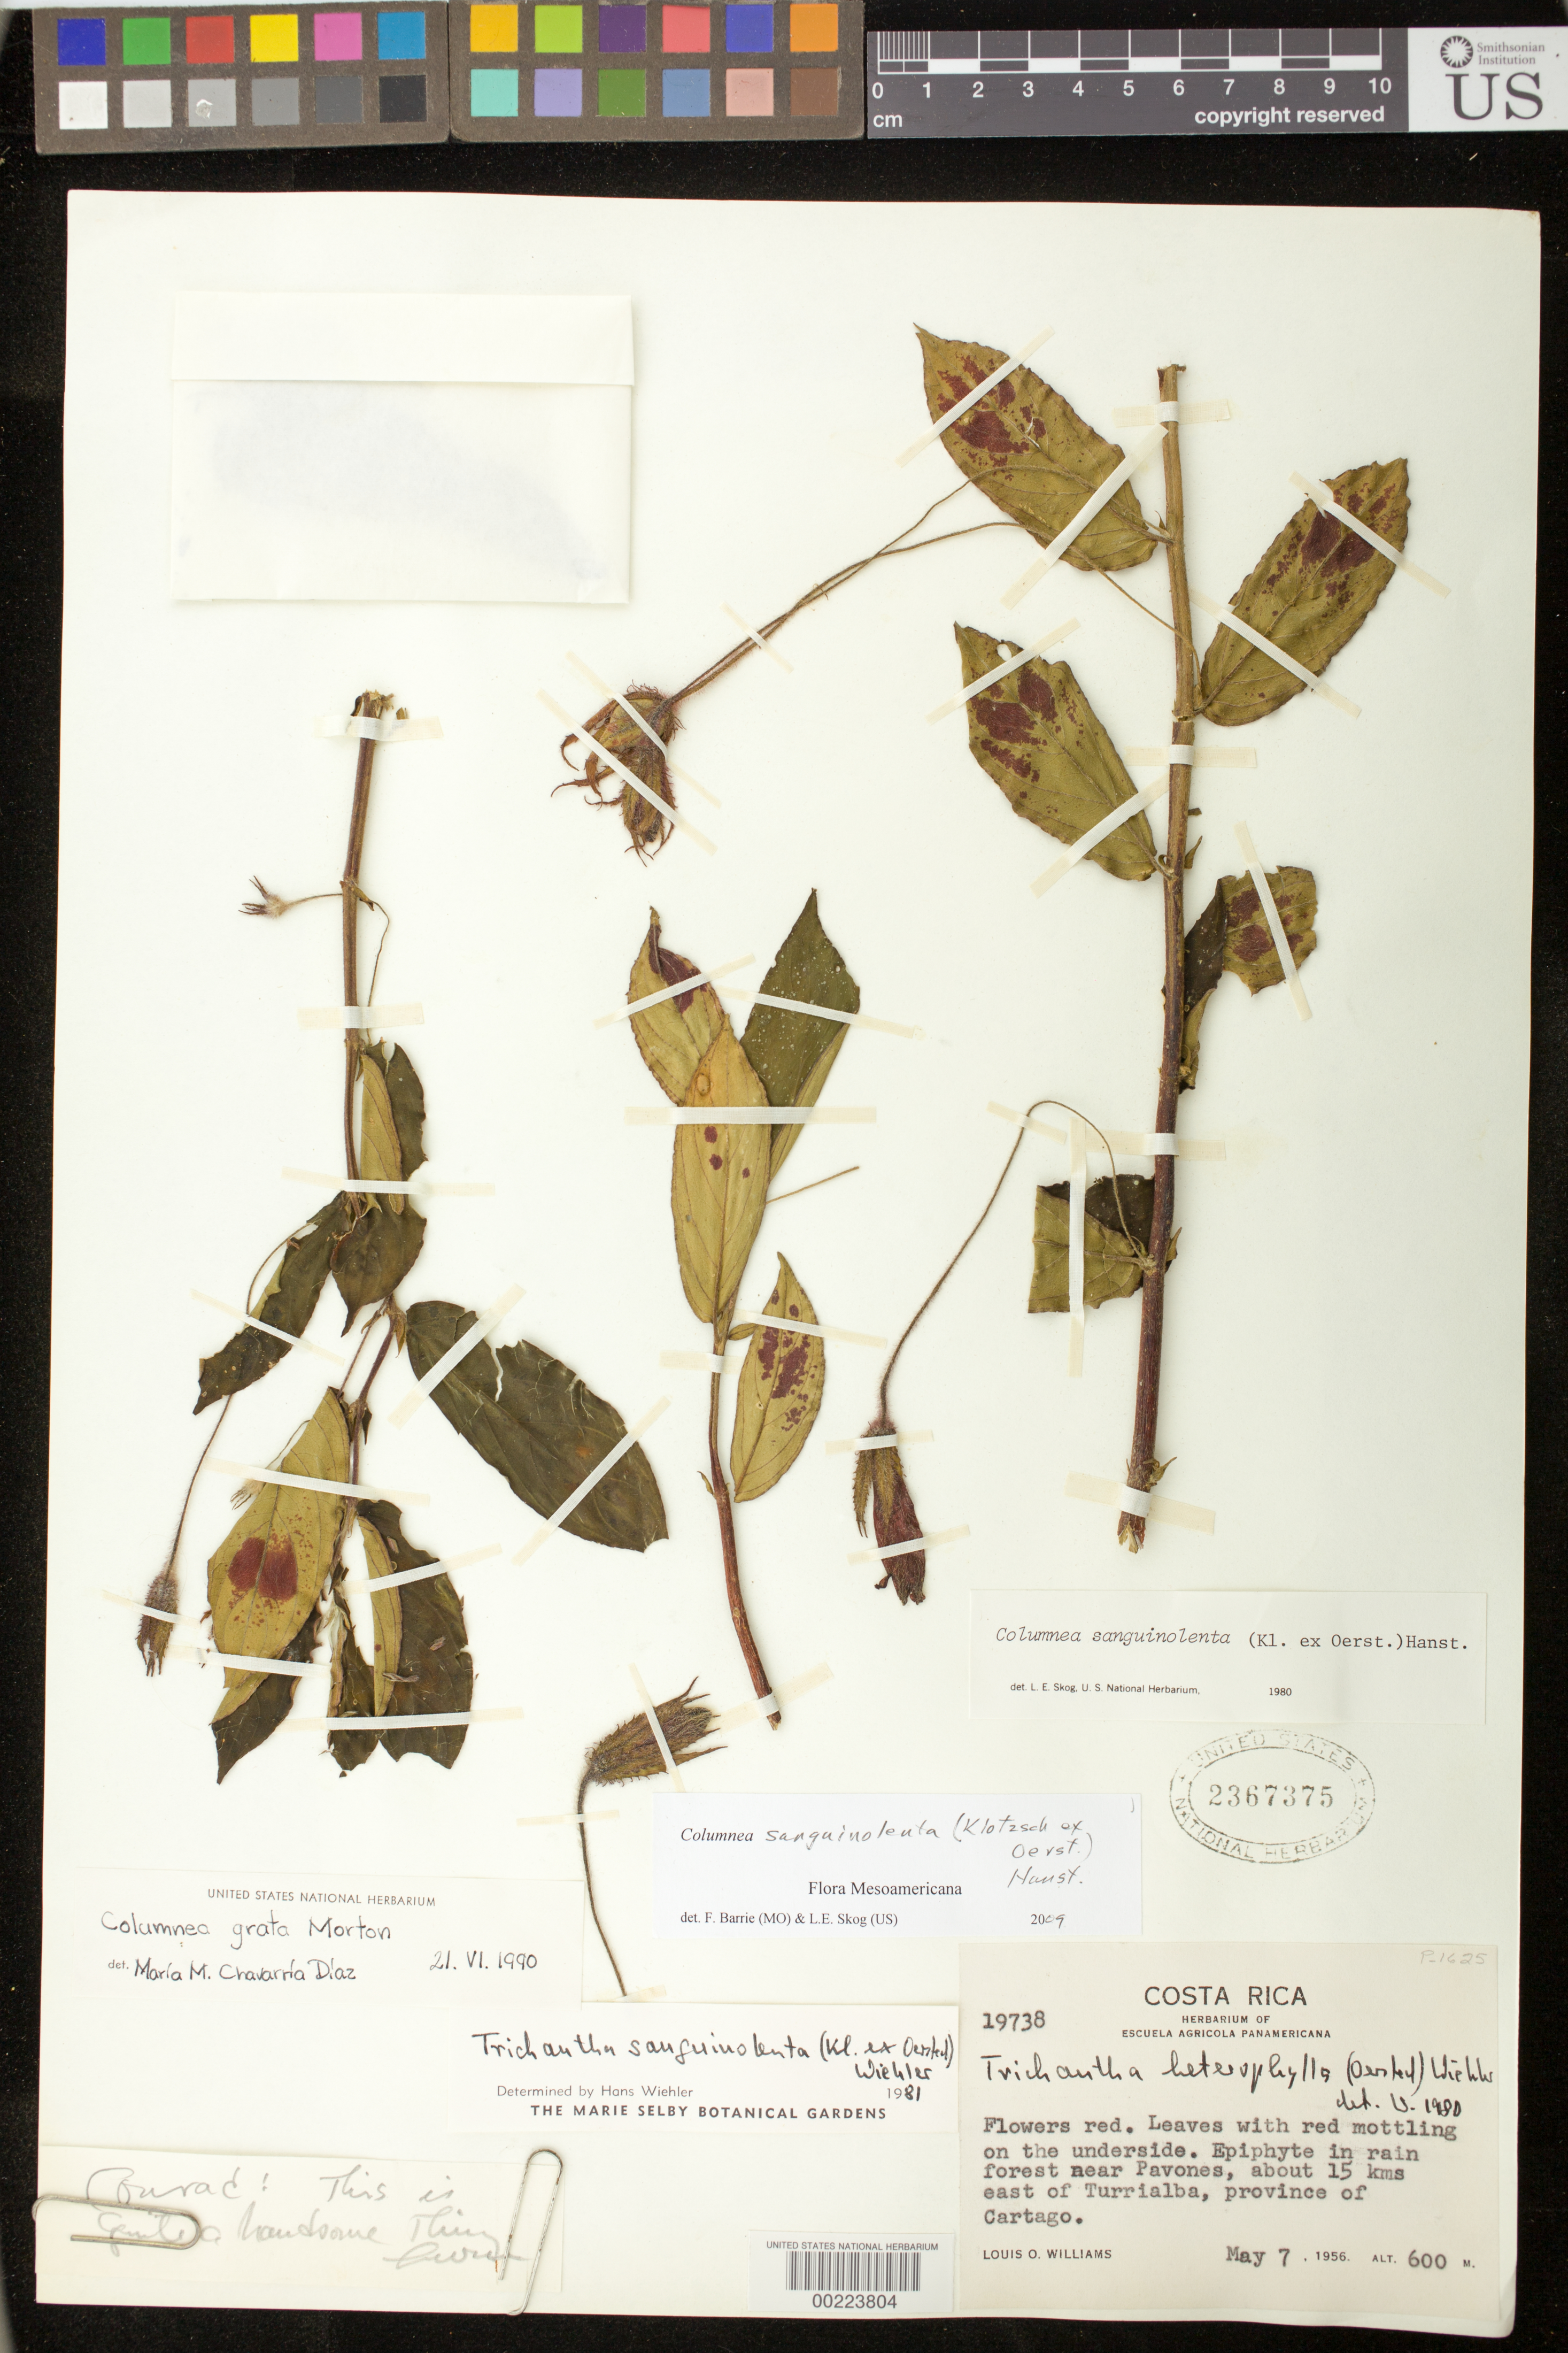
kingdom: Plantae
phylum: Tracheophyta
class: Magnoliopsida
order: Lamiales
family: Gesneriaceae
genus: Columnea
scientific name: Columnea sanguinolenta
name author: (Klotzsch ex Oerst.) Hanst.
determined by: Barrie, F. R.; Skog, Laurence E.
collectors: L. O. Williams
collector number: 19738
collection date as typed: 07 May 1956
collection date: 1956-05-07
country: Costa Rica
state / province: Cartago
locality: Near Pavones, about 15 km E of Turrialba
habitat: In rain forest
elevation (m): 600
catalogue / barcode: US 2367375